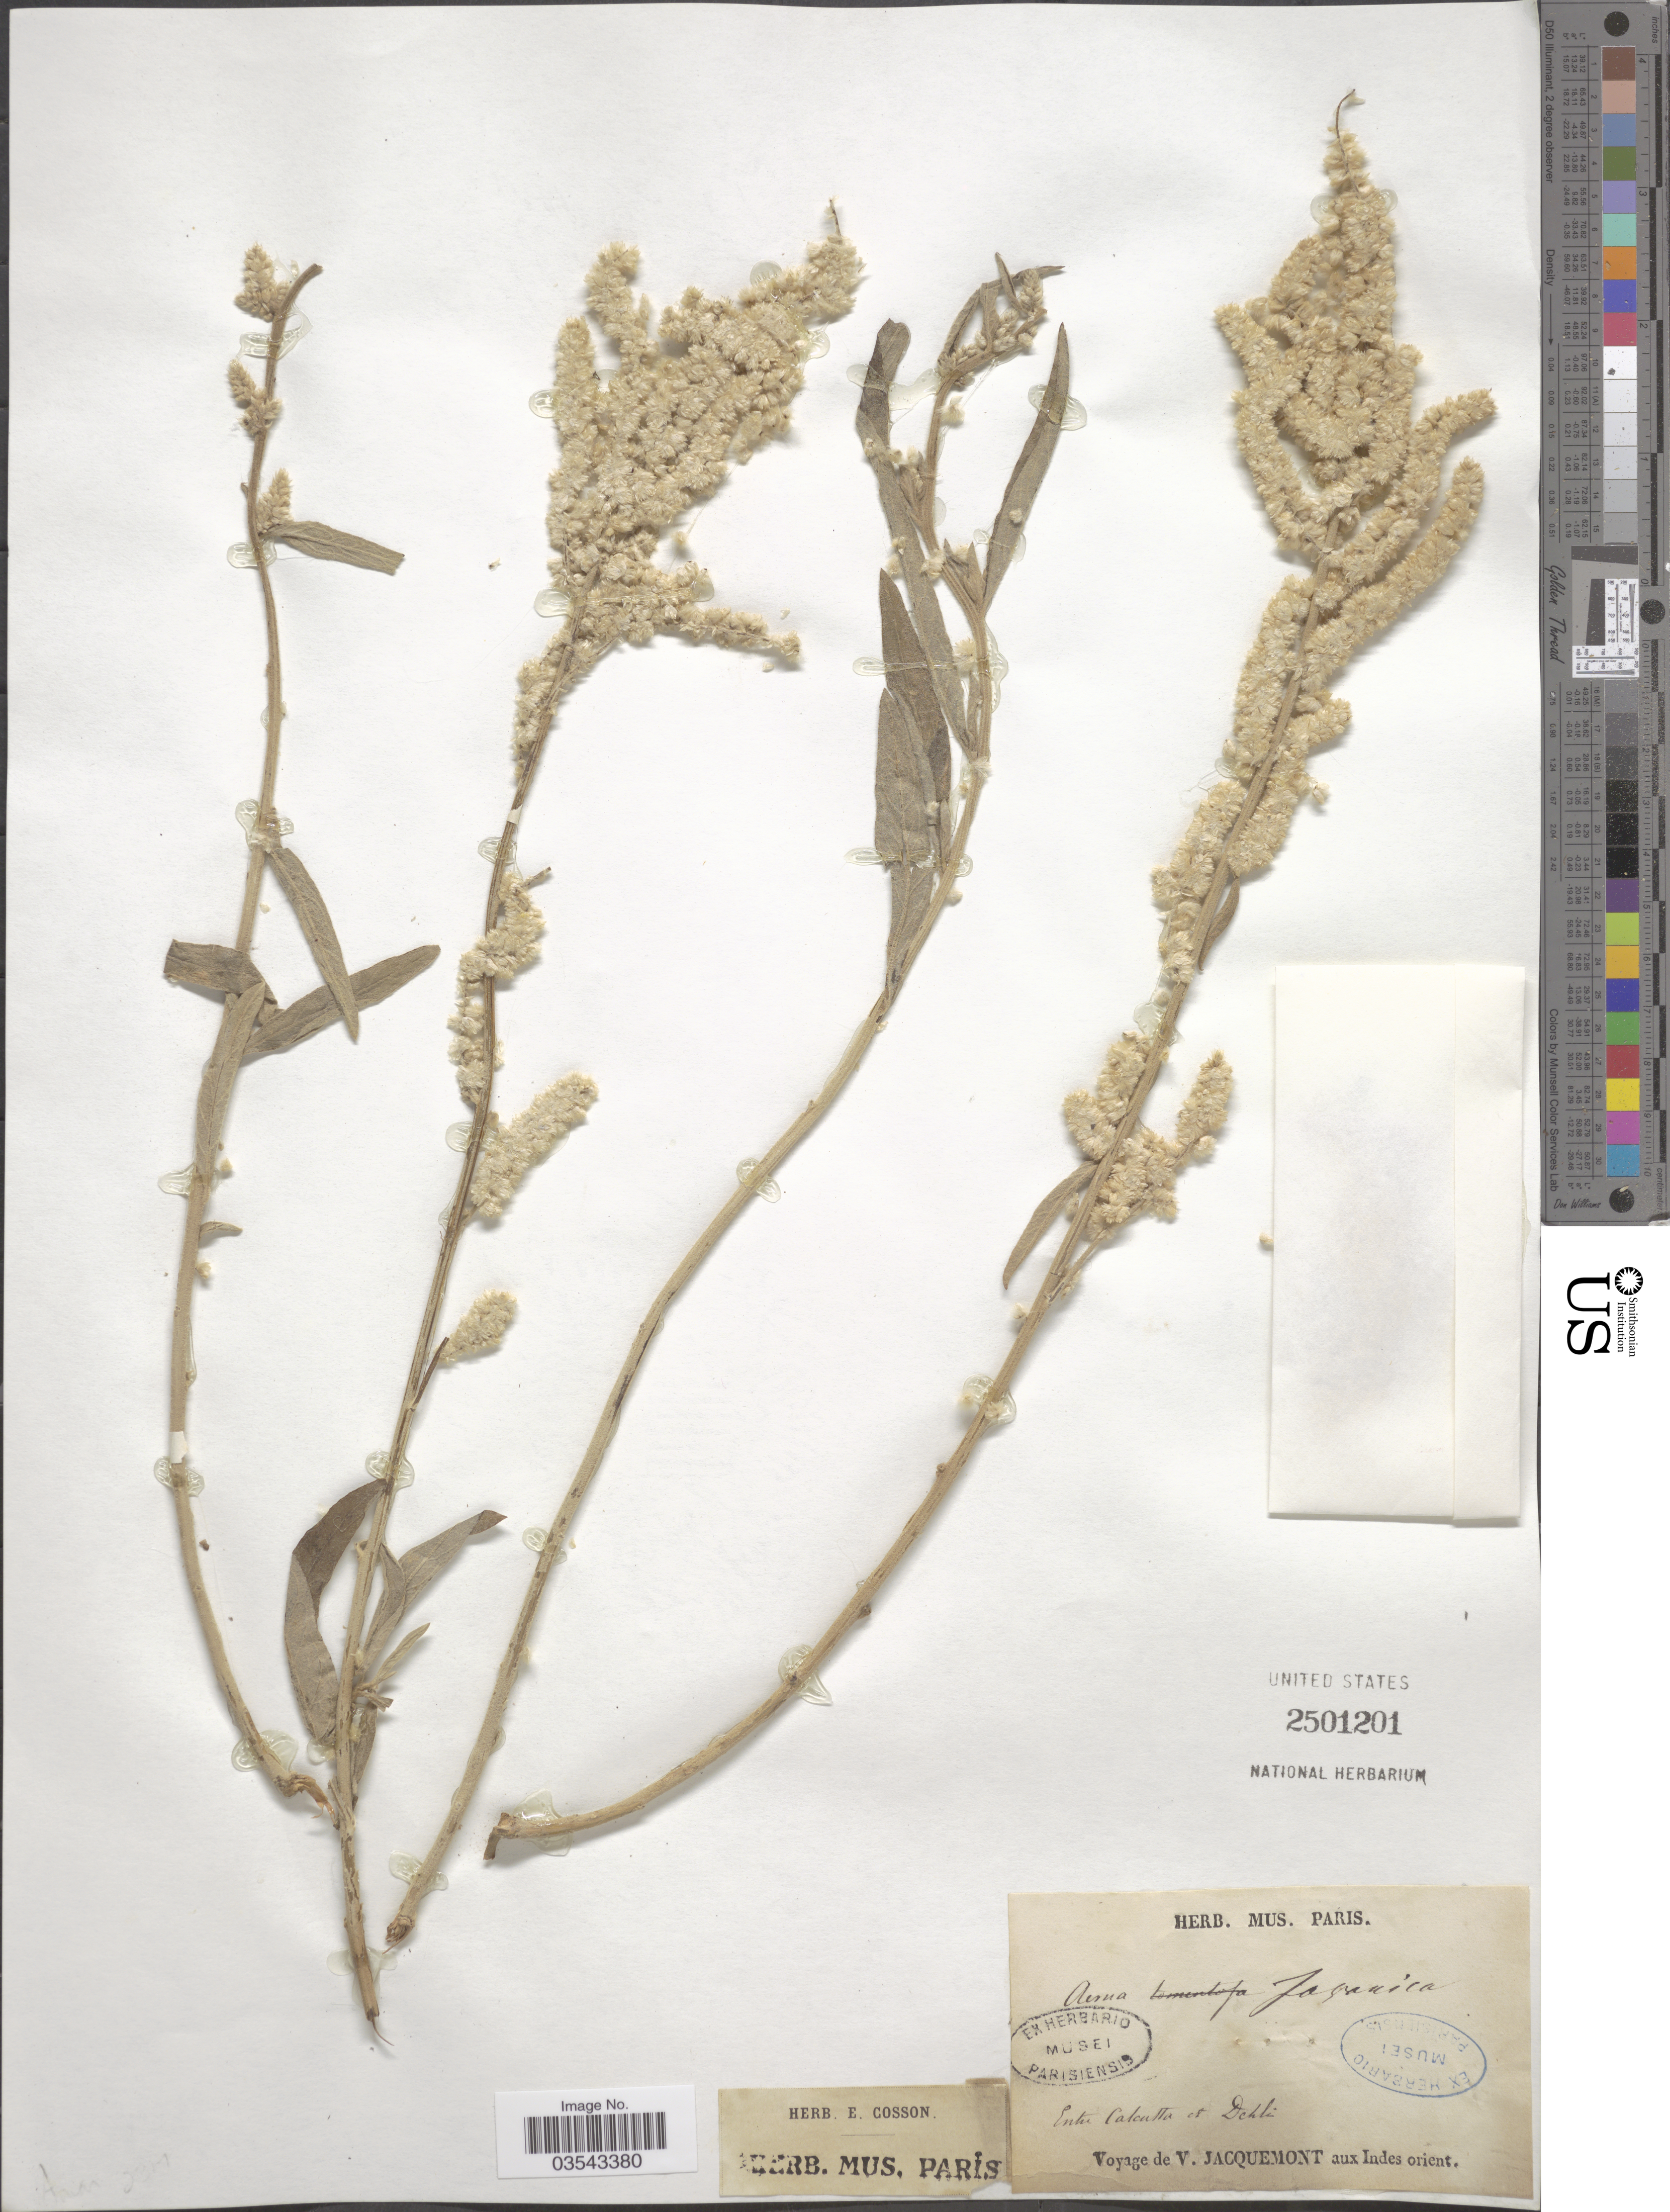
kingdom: Plantae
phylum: Tracheophyta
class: Magnoliopsida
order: Caryophyllales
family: Amaranthaceae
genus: Aerva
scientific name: Aerva javanica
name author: (Burm. f.) Juss. ex Schult.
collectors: V. Jacquemont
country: India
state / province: Delhi, Capital Territory of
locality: Entre Calcutta et Dehli.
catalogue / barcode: US 2501201